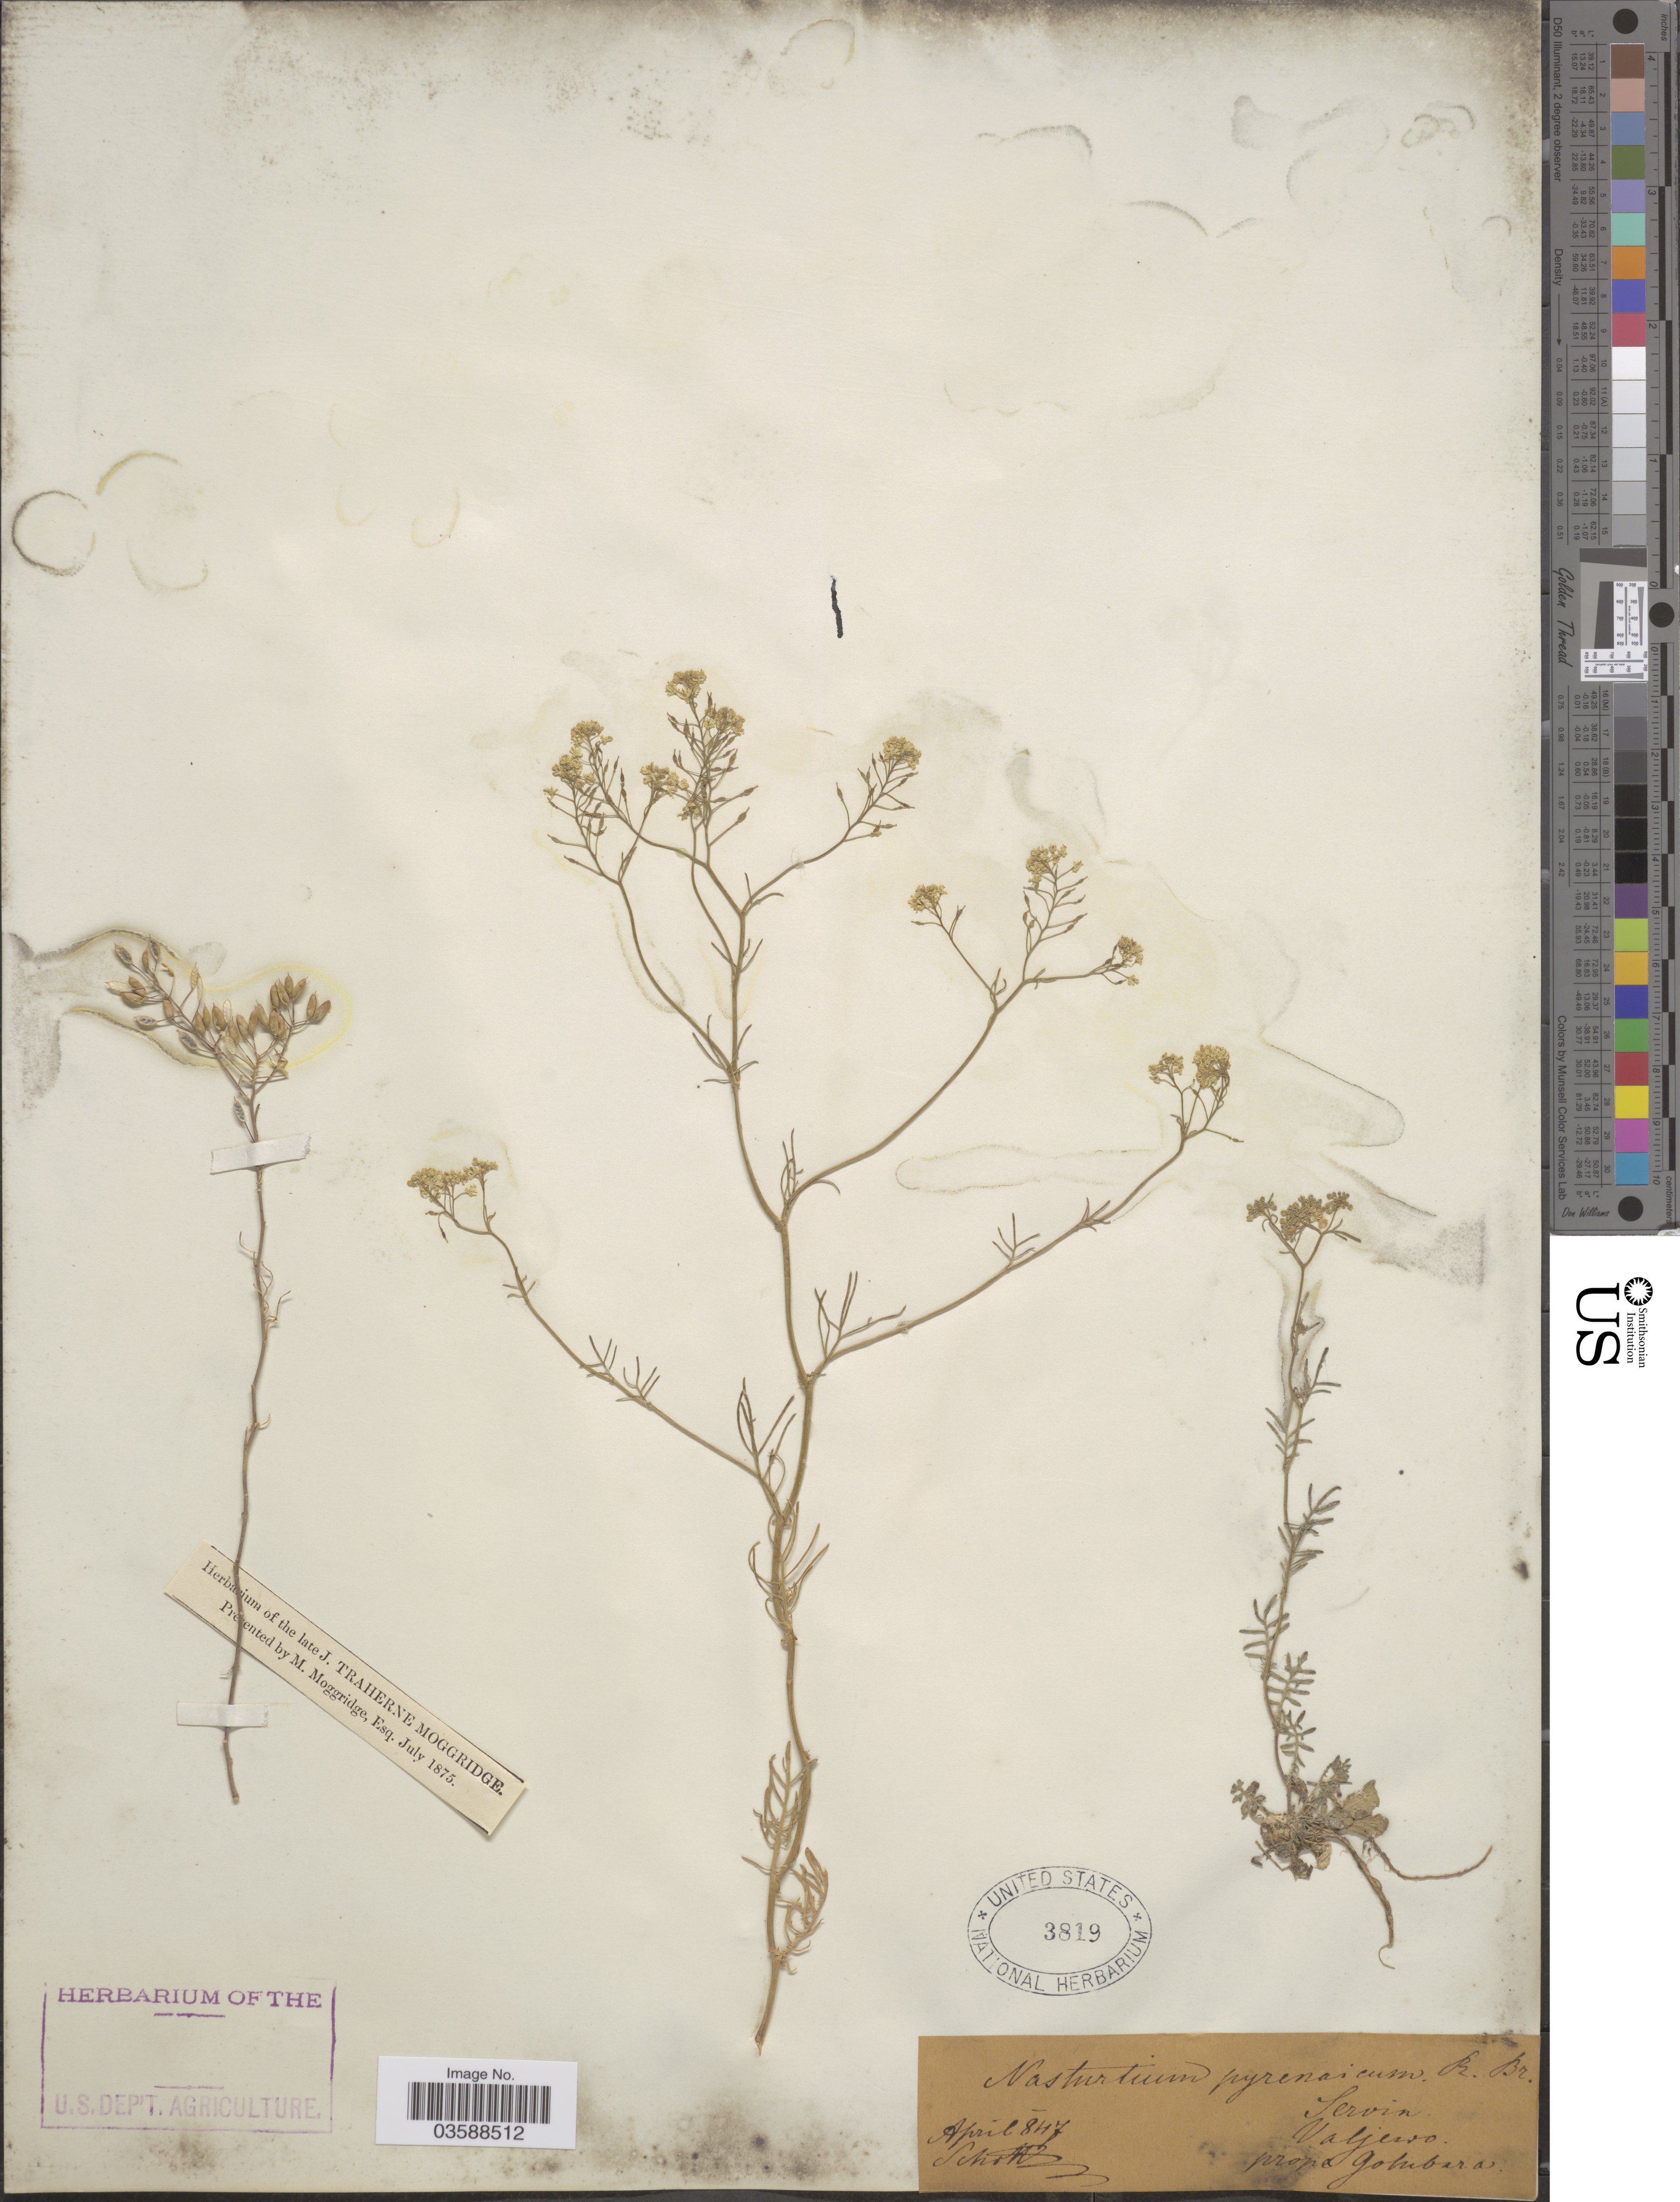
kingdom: Plantae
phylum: Tracheophyta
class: Magnoliopsida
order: Brassicales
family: Brassicaceae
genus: Rorippa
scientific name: Rorippa pyrenaica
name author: (All.) Rchb.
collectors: -. Schottz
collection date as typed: April 847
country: Serbia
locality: Servin. Valjervo, prope Gohibara.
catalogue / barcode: US 3819